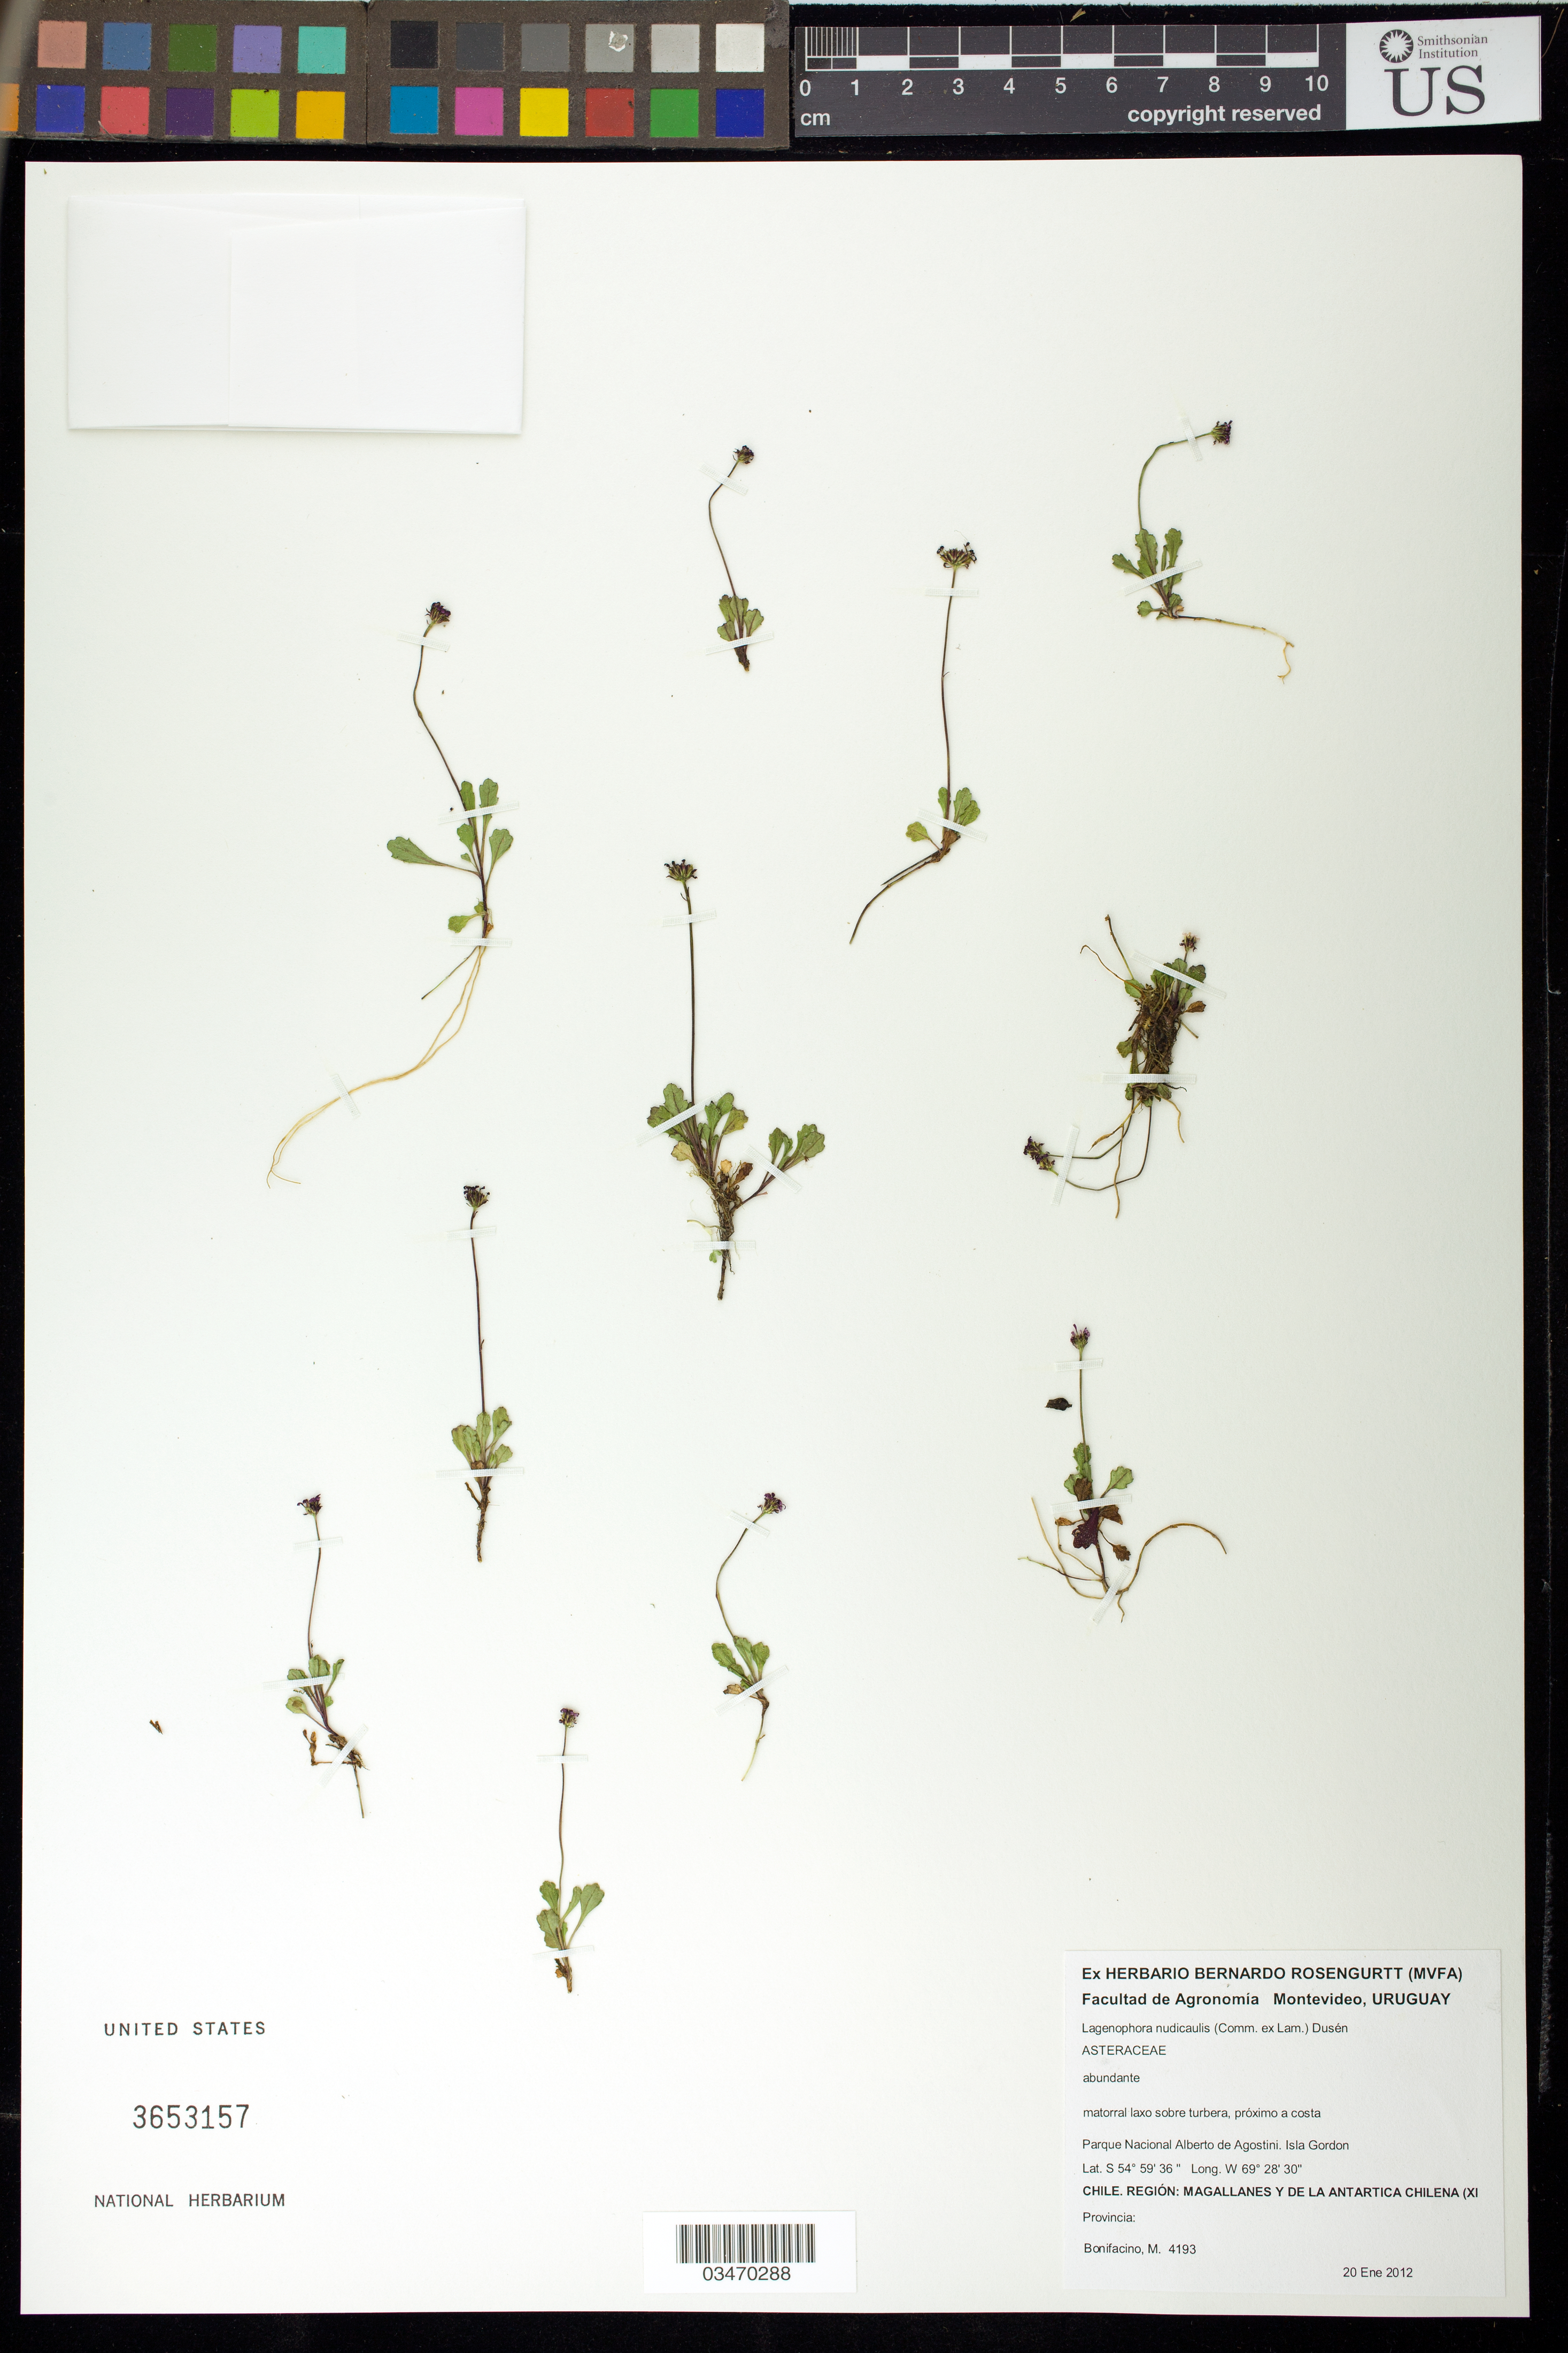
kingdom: Plantae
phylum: Tracheophyta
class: Magnoliopsida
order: Asterales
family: Asteraceae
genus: Lagenophora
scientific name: Lagenophora nudicaulis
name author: (Lam.) T.R. Dudley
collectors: M. Bonifacino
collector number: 4193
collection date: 2012-01-20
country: Chile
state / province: Magallanes y de la Antártica Chilena (XII)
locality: Parque Nacional Alberto de Agostini. Isla Gordon.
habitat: Matorral laxo sobre turbera, proximo a costa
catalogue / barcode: US 3653157